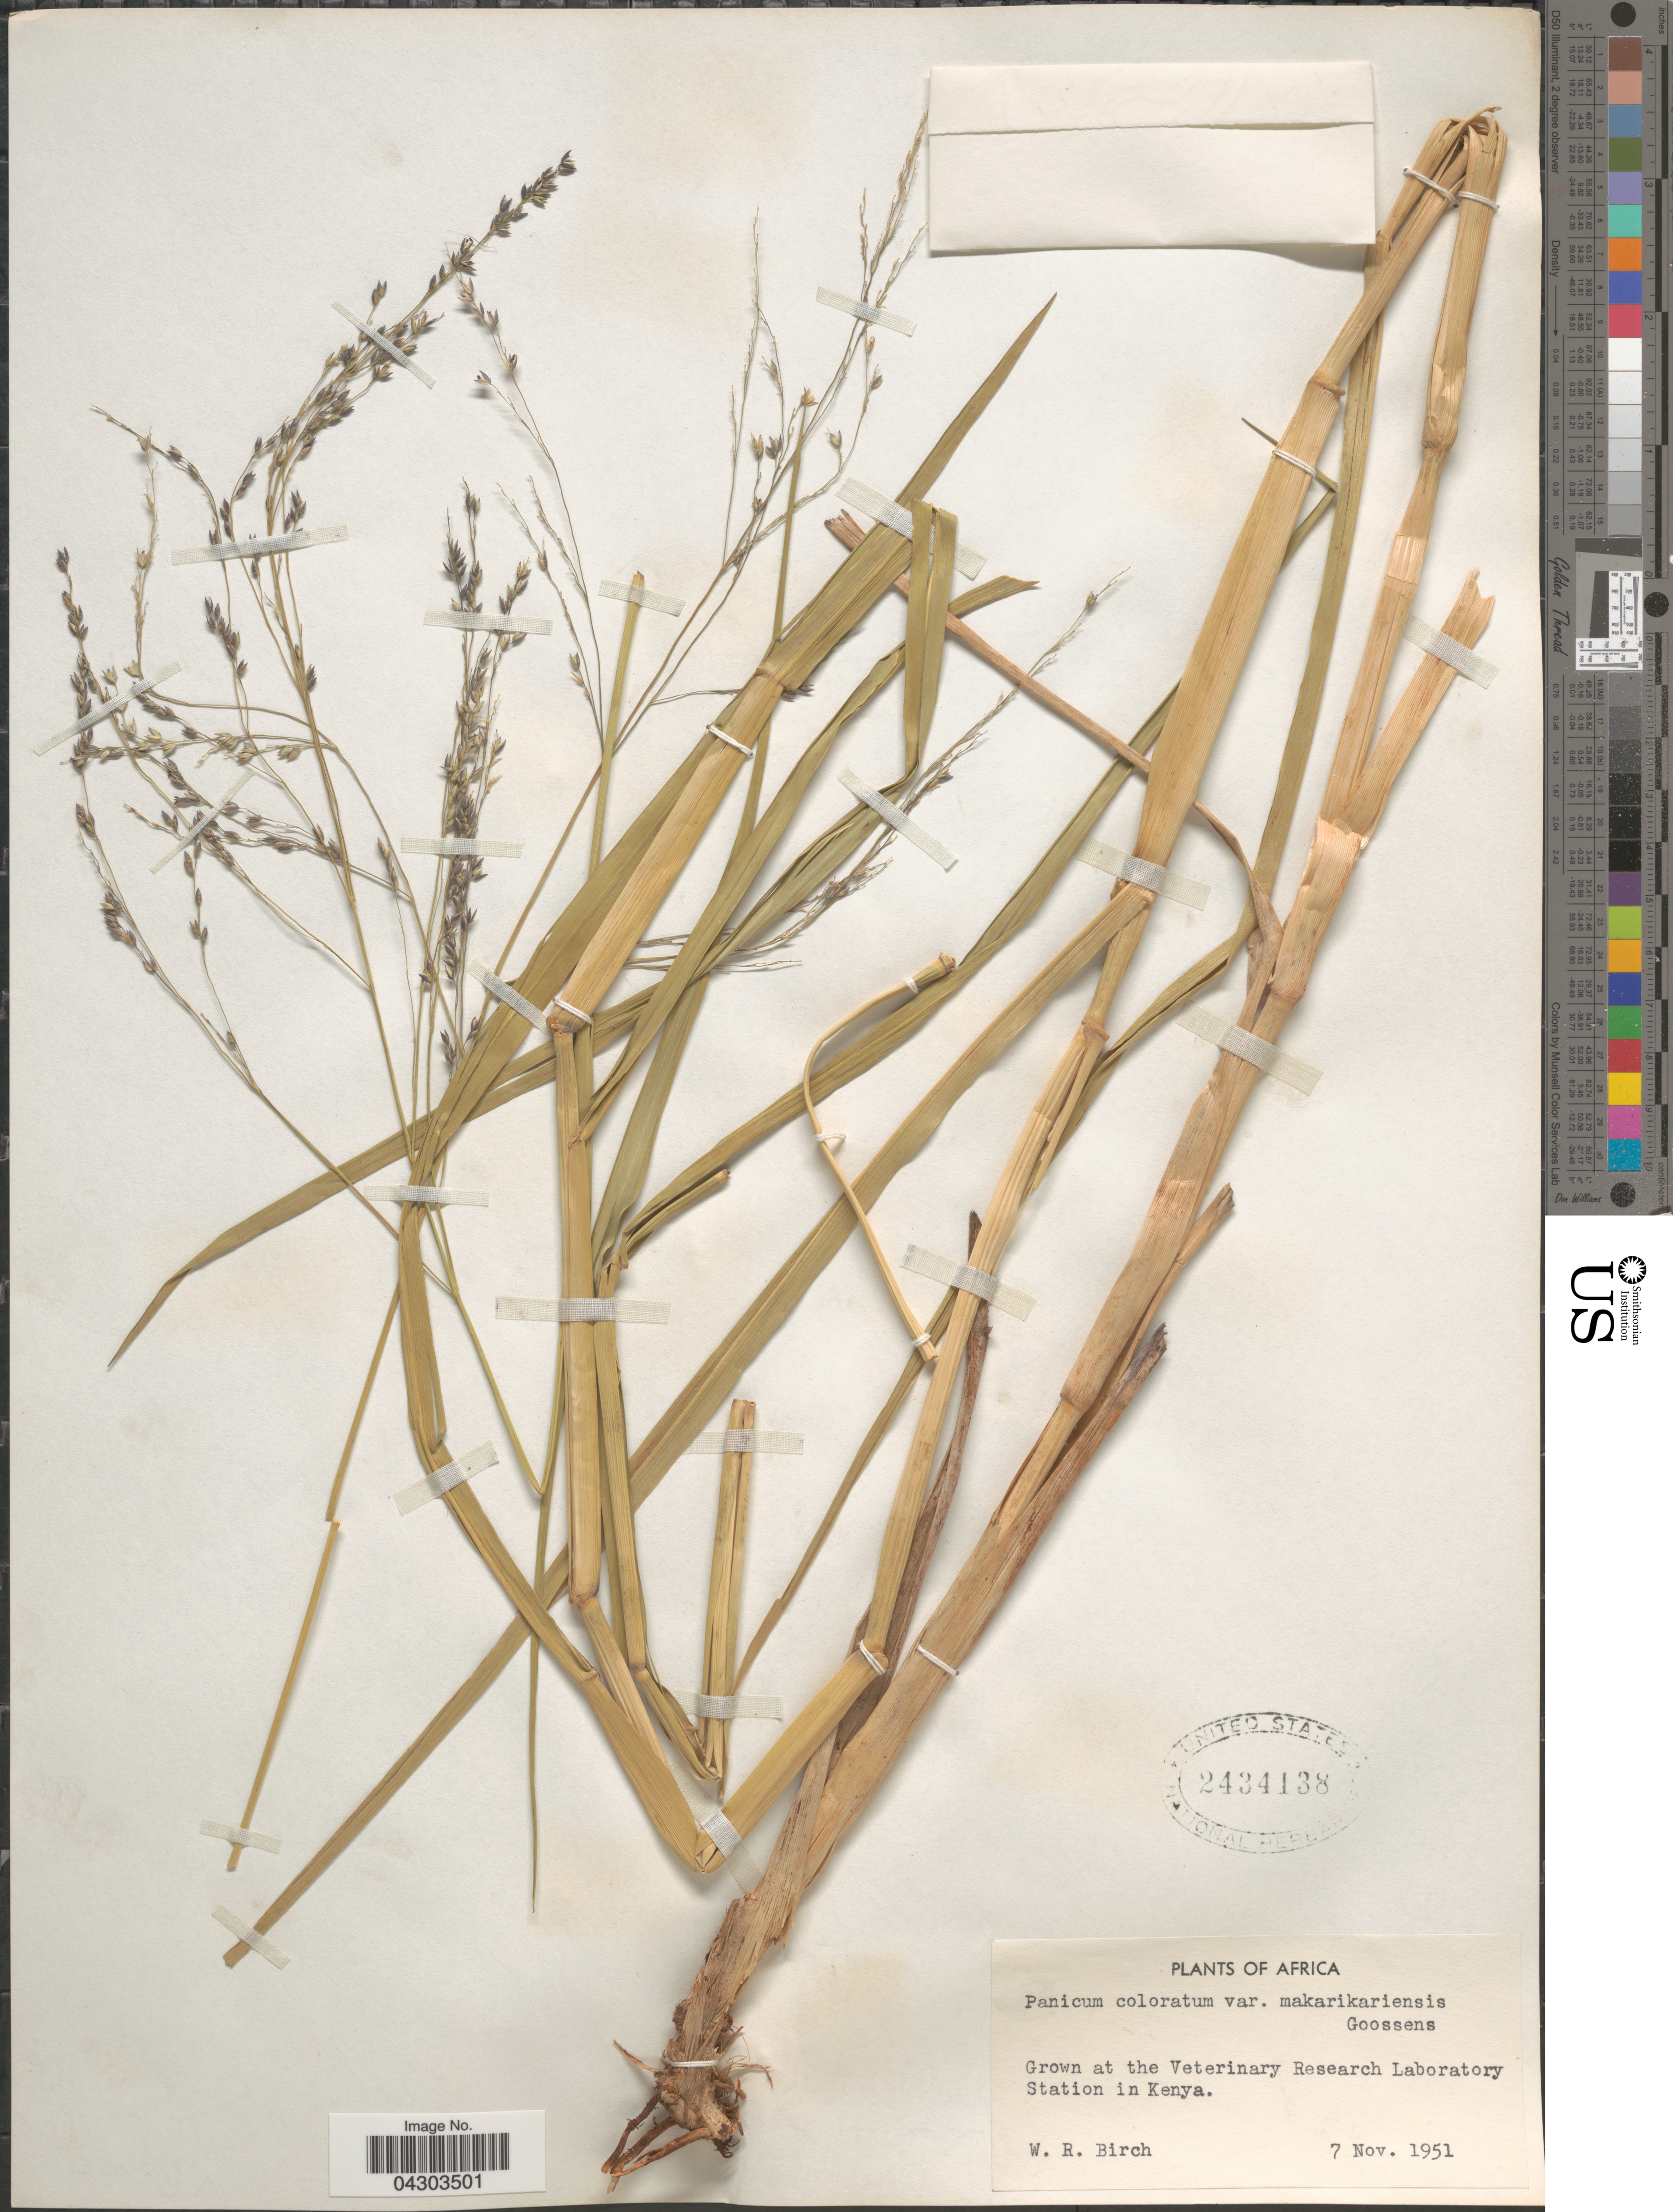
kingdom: Plantae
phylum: Tracheophyta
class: Liliopsida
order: Poales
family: Poaceae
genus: Panicum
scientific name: Panicum coloratum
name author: L.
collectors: W. Birch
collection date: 1951-11-07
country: Kenya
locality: At the Veterinary Research Laboratory Station in Kenya.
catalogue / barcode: US 2434138